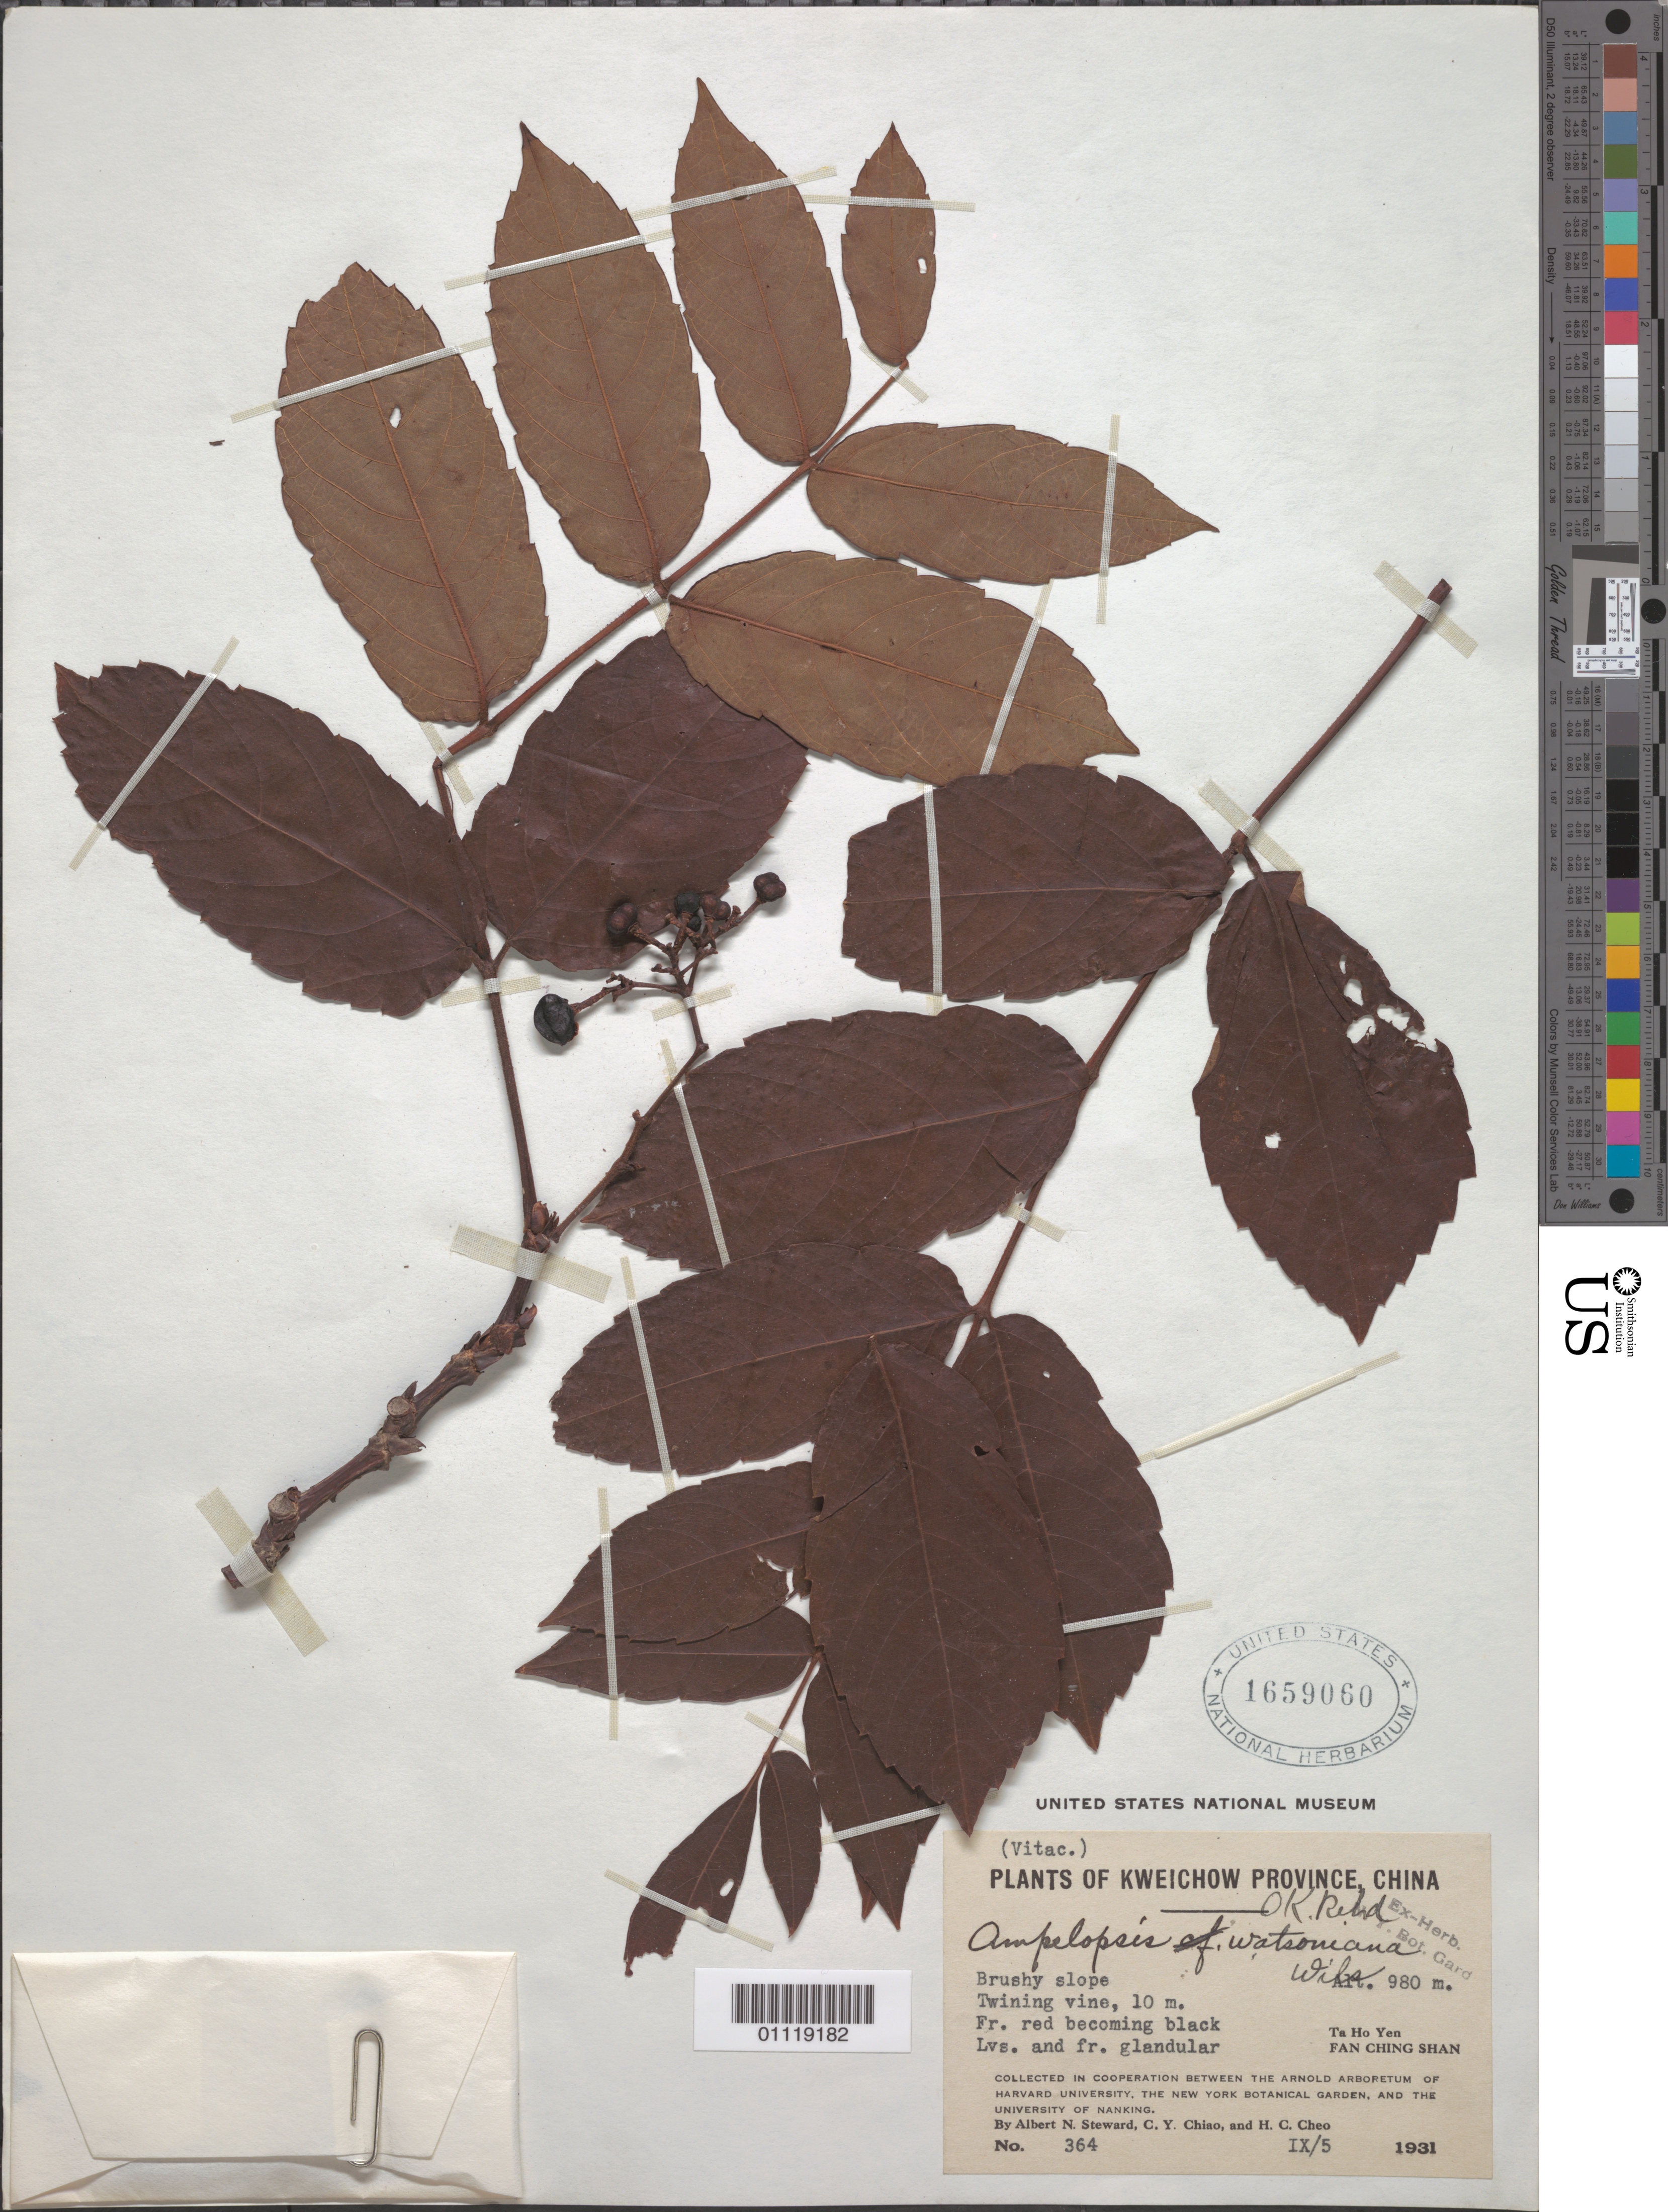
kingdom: Plantae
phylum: Tracheophyta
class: Magnoliopsida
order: Vitales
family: Vitaceae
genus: Ampelopsis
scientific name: Ampelopsis watsoniana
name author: E.H. Wilson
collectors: A. N. Steward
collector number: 364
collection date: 1931-09-05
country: China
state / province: Guizhou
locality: Ta Ho Yen, Fan Ching Shan.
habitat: Brushy slope, twining vine.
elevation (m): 980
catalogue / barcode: US 1659060